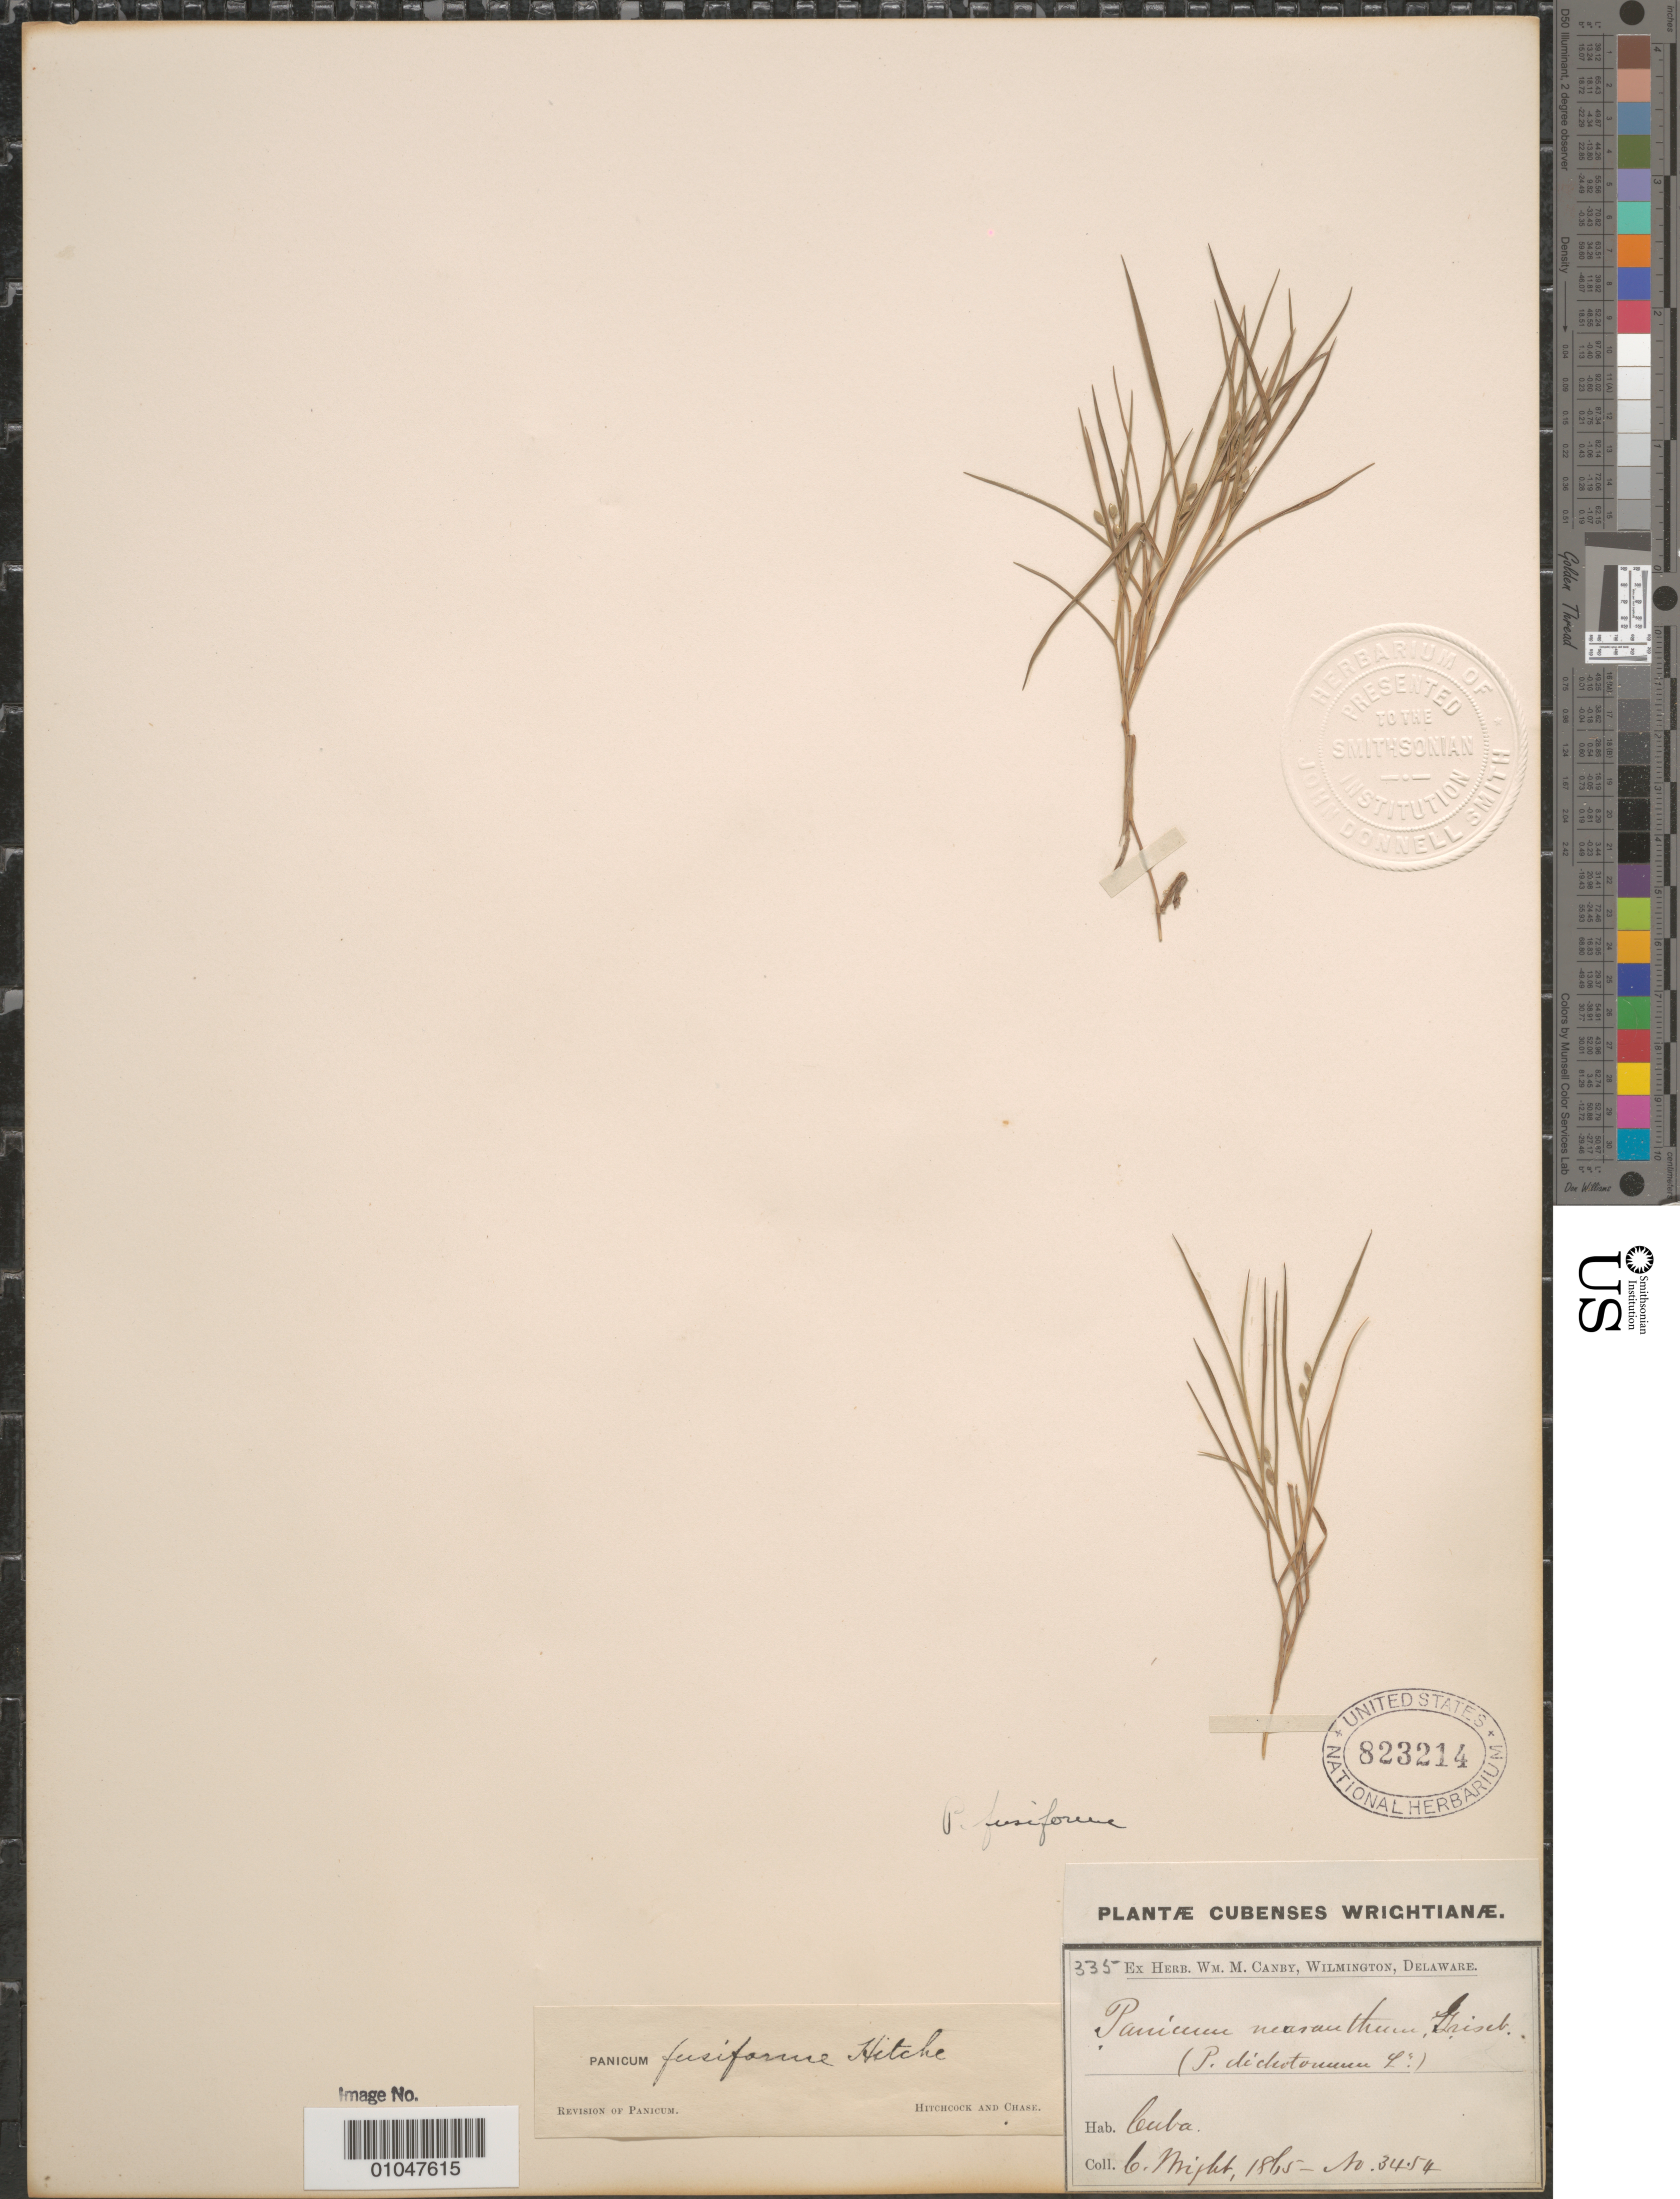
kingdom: Plantae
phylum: Tracheophyta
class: Liliopsida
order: Poales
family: Poaceae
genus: Panicum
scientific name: Panicum fusiforme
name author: Hitchc.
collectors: C. Wright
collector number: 3454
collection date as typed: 1800 to 1899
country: Cuba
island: Cuba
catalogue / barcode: US 823214